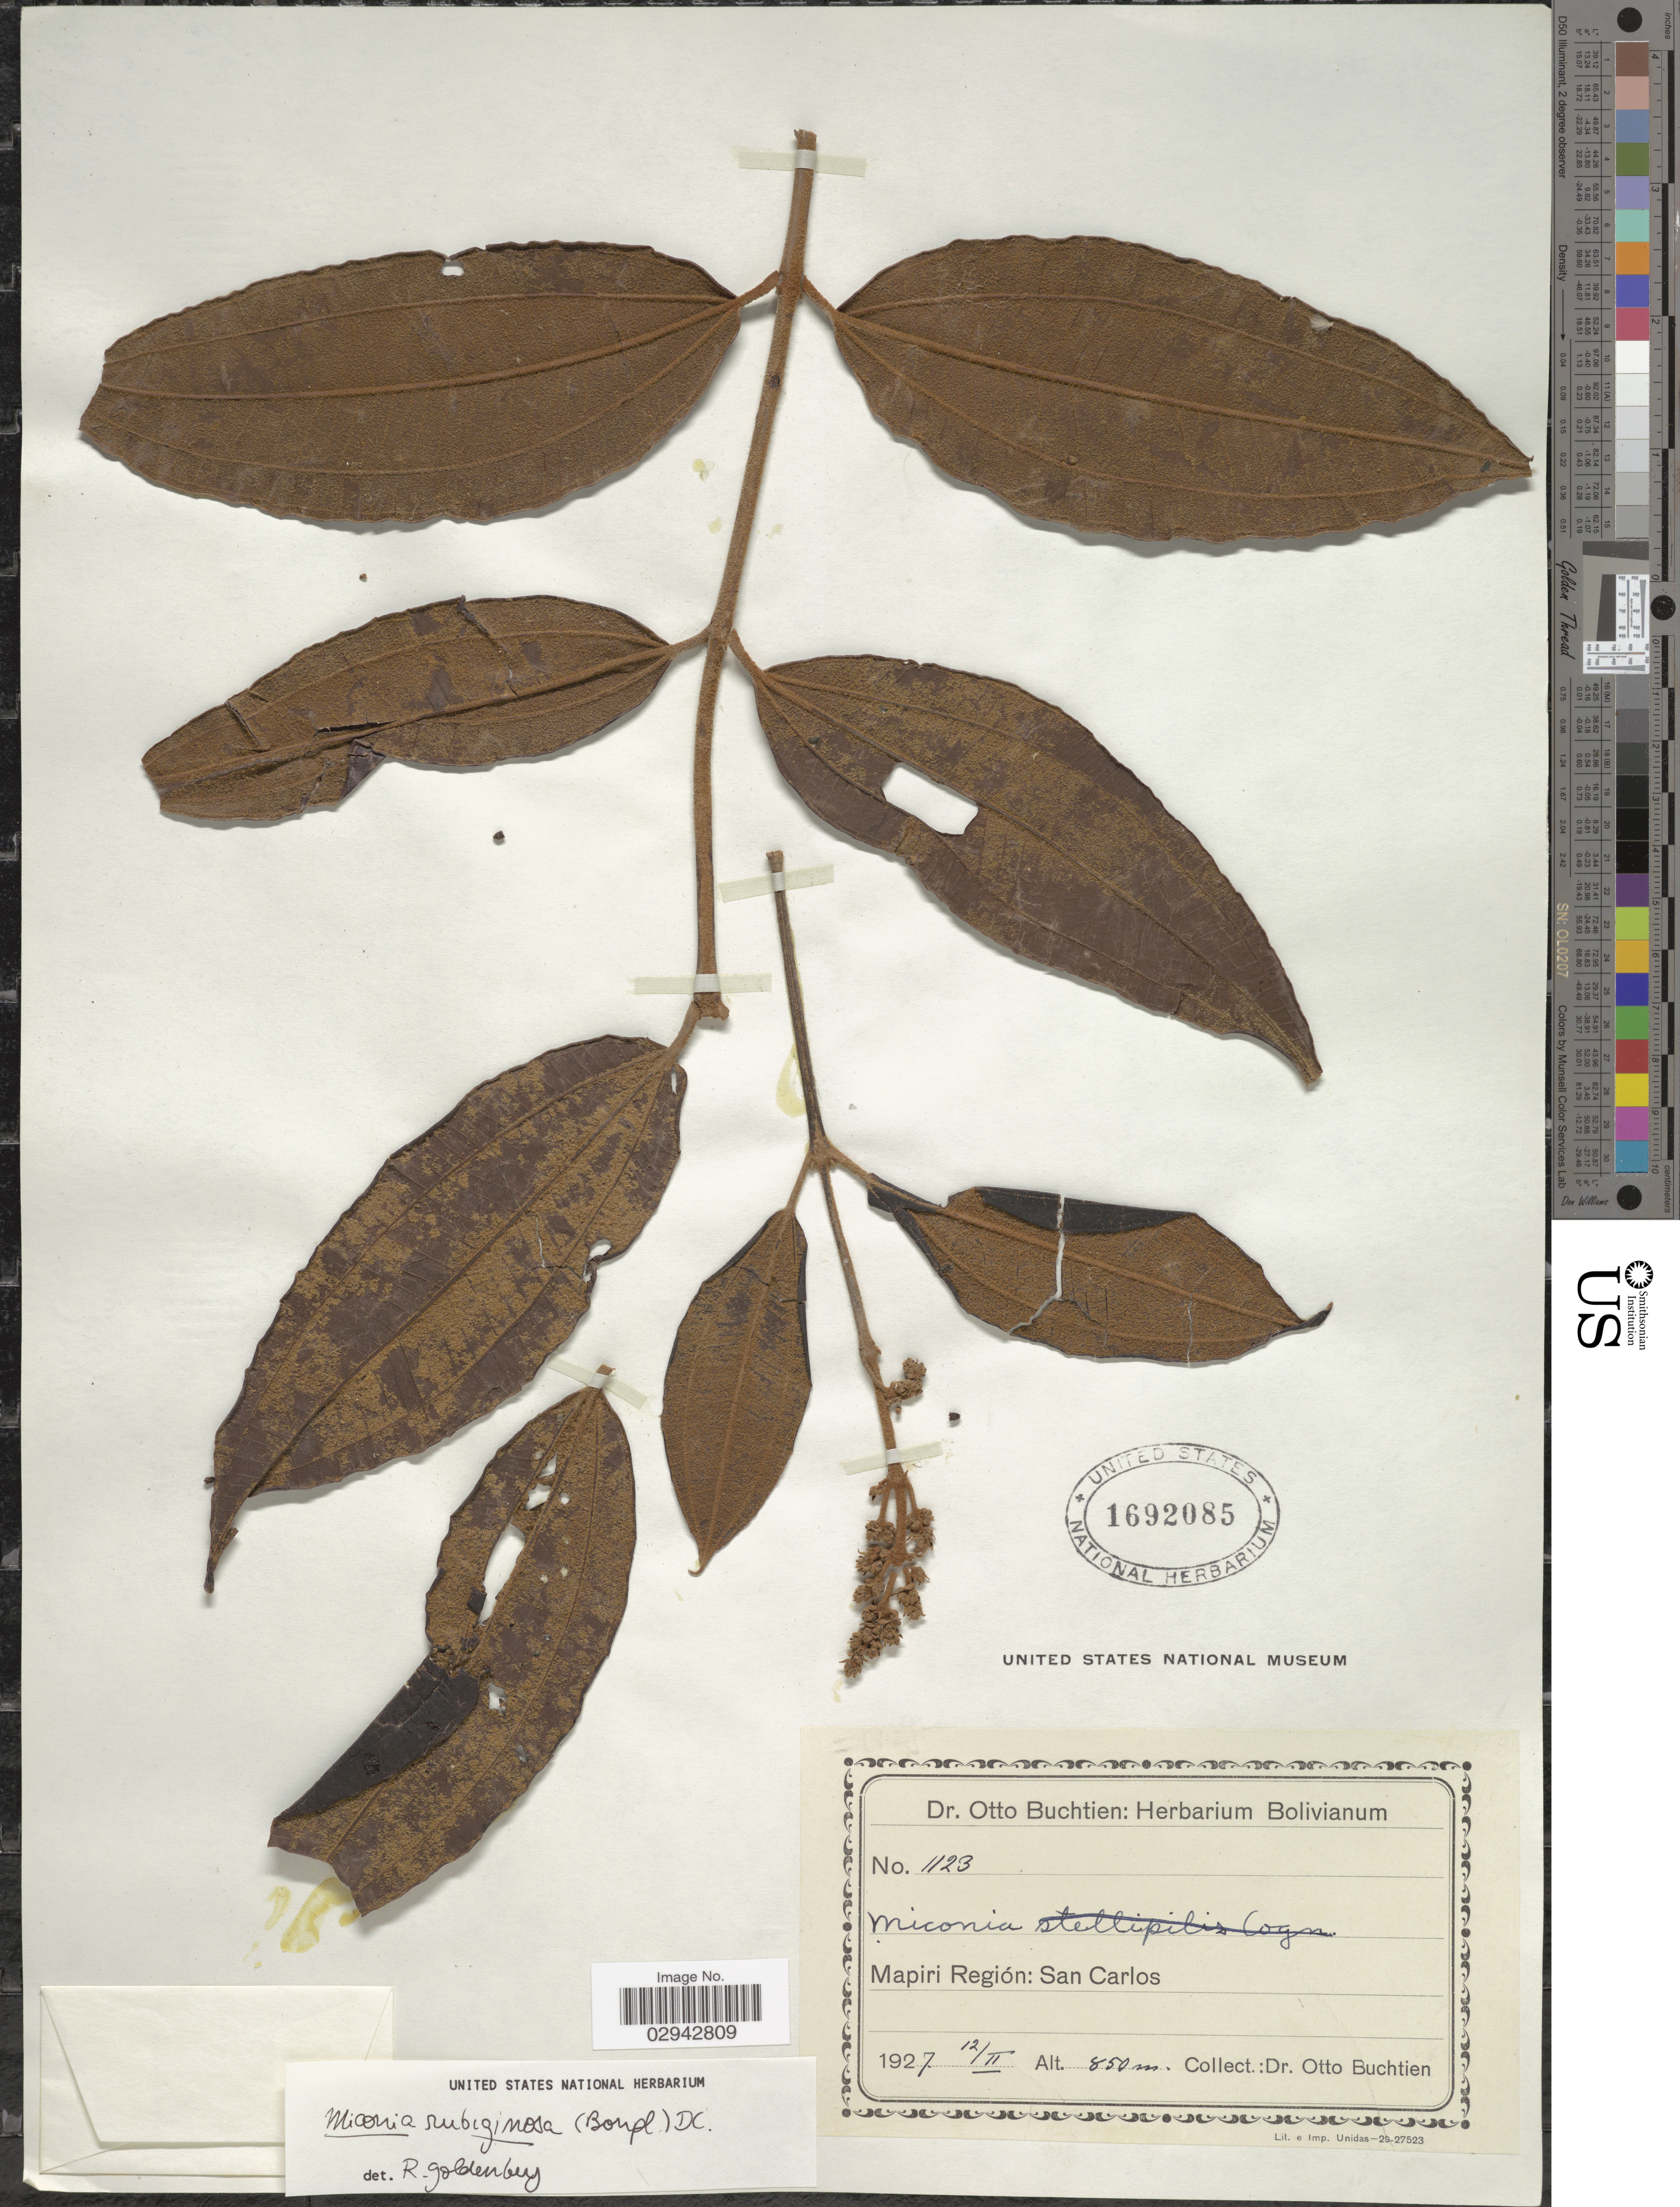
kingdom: Plantae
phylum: Tracheophyta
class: Magnoliopsida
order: Myrtales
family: Melastomataceae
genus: Miconia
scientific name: Miconia rubiginosa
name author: (Bonpl.) DC.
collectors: O. Buchtien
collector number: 1123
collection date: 1927-02-12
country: Bolivia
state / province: La Paz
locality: Mapiri Región: San Carlos.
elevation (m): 850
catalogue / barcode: US 1692085